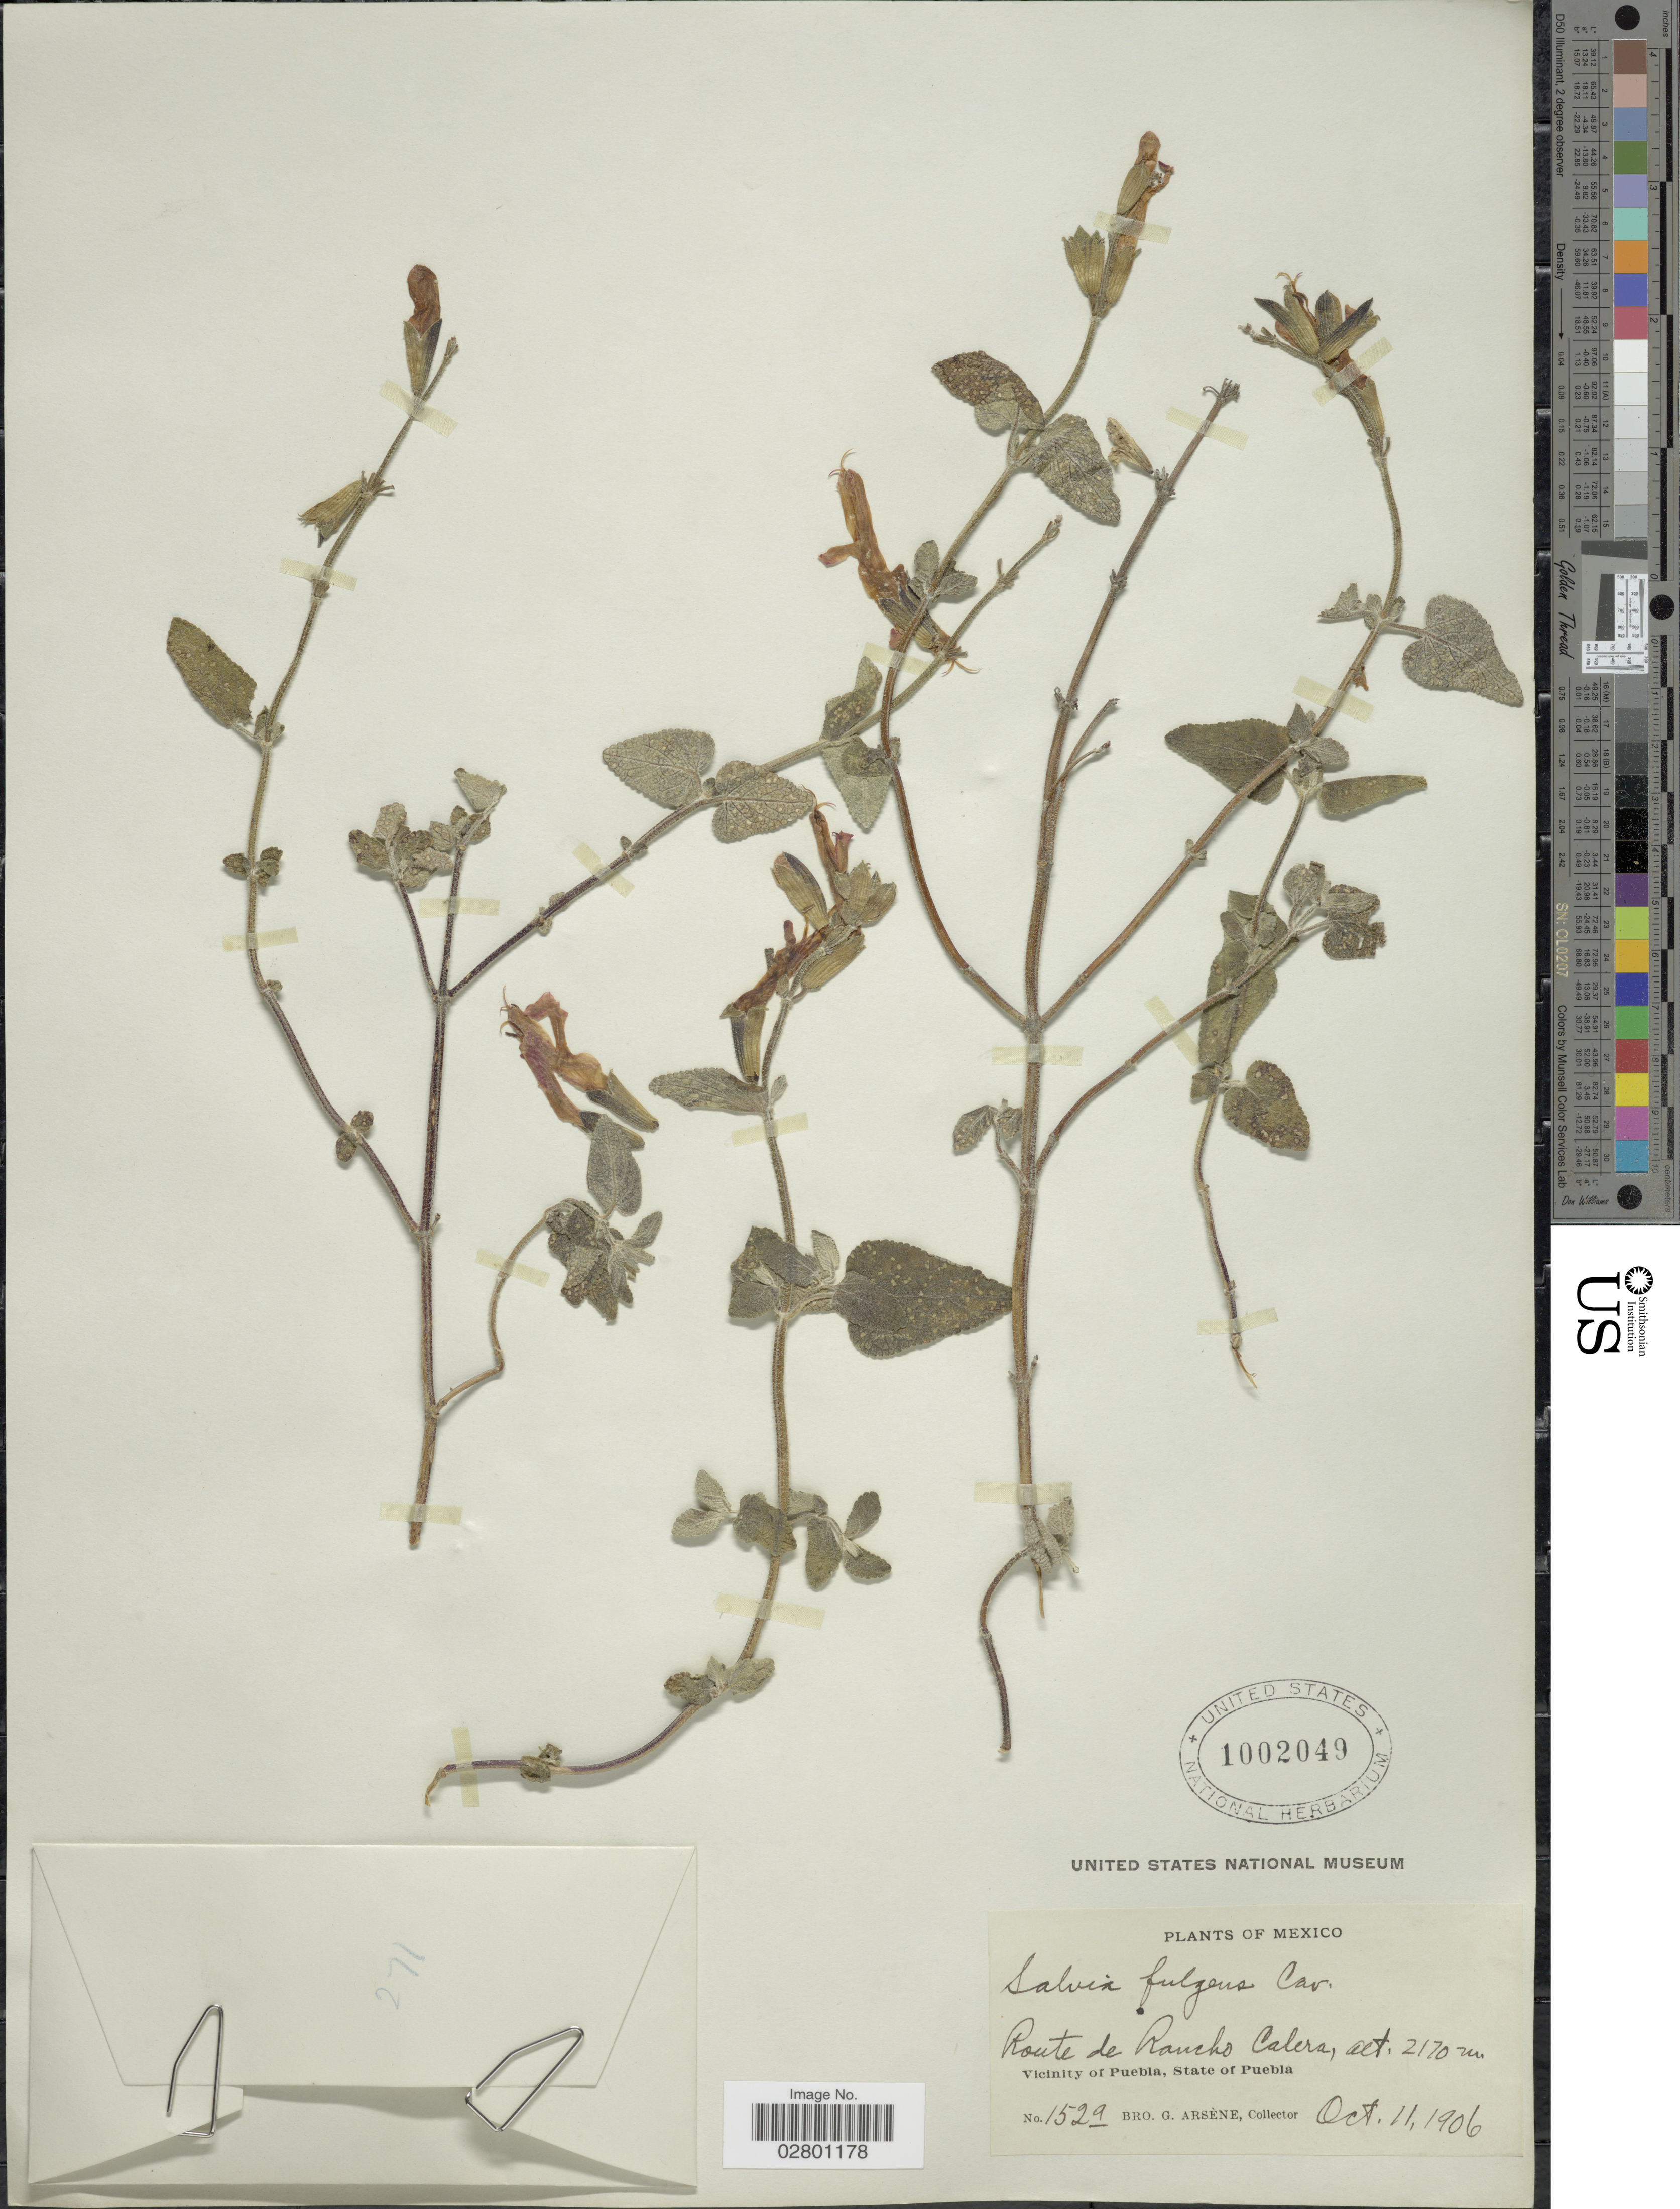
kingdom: Plantae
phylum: Tracheophyta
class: Magnoliopsida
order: Lamiales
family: Lamiaceae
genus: Salvia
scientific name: Salvia fulgens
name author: Cav.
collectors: Bro. G. Arsène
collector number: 152a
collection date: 1906-10-11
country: Mexico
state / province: Puebla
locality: Route de Rancho Calera, Vicinity of Puebla.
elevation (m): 2170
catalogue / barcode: US 1002049